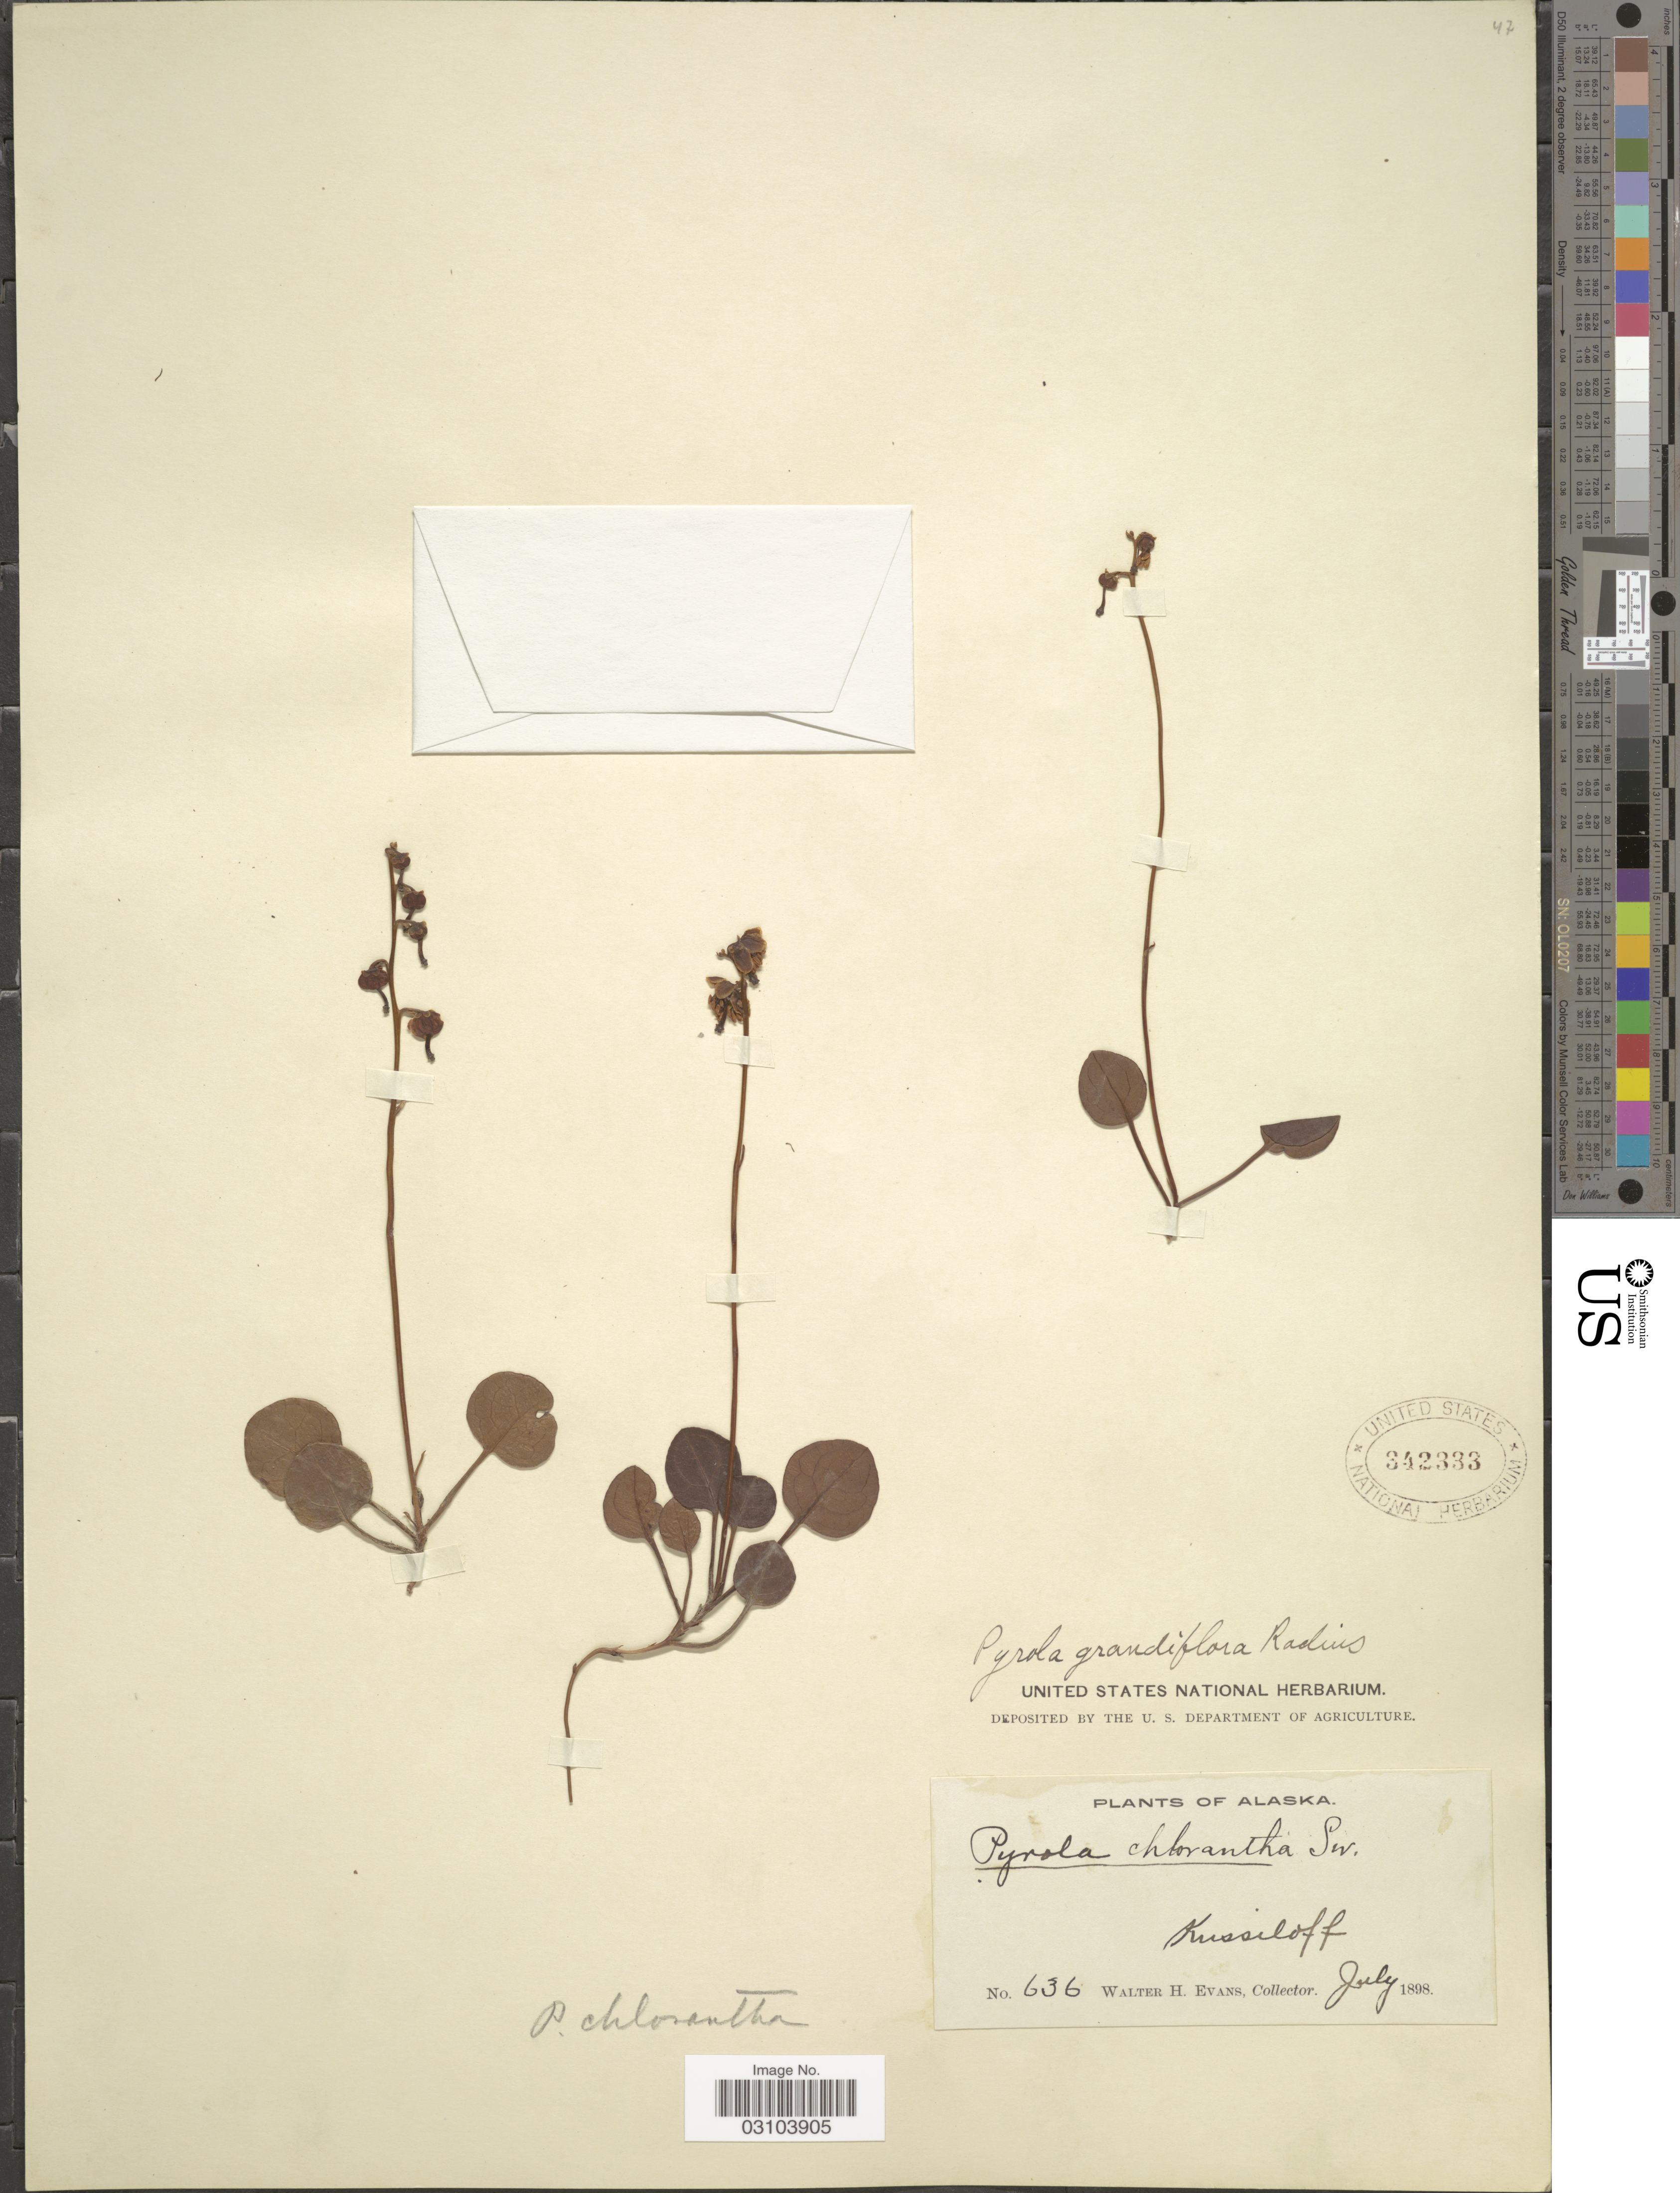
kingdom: Plantae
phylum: Tracheophyta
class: Magnoliopsida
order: Ericales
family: Ericaceae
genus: Pyrola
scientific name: Pyrola grandiflora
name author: Radius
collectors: W. H. Evans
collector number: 636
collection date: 1898-07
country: United States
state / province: Alaska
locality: Kussiloff.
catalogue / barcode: US 342333